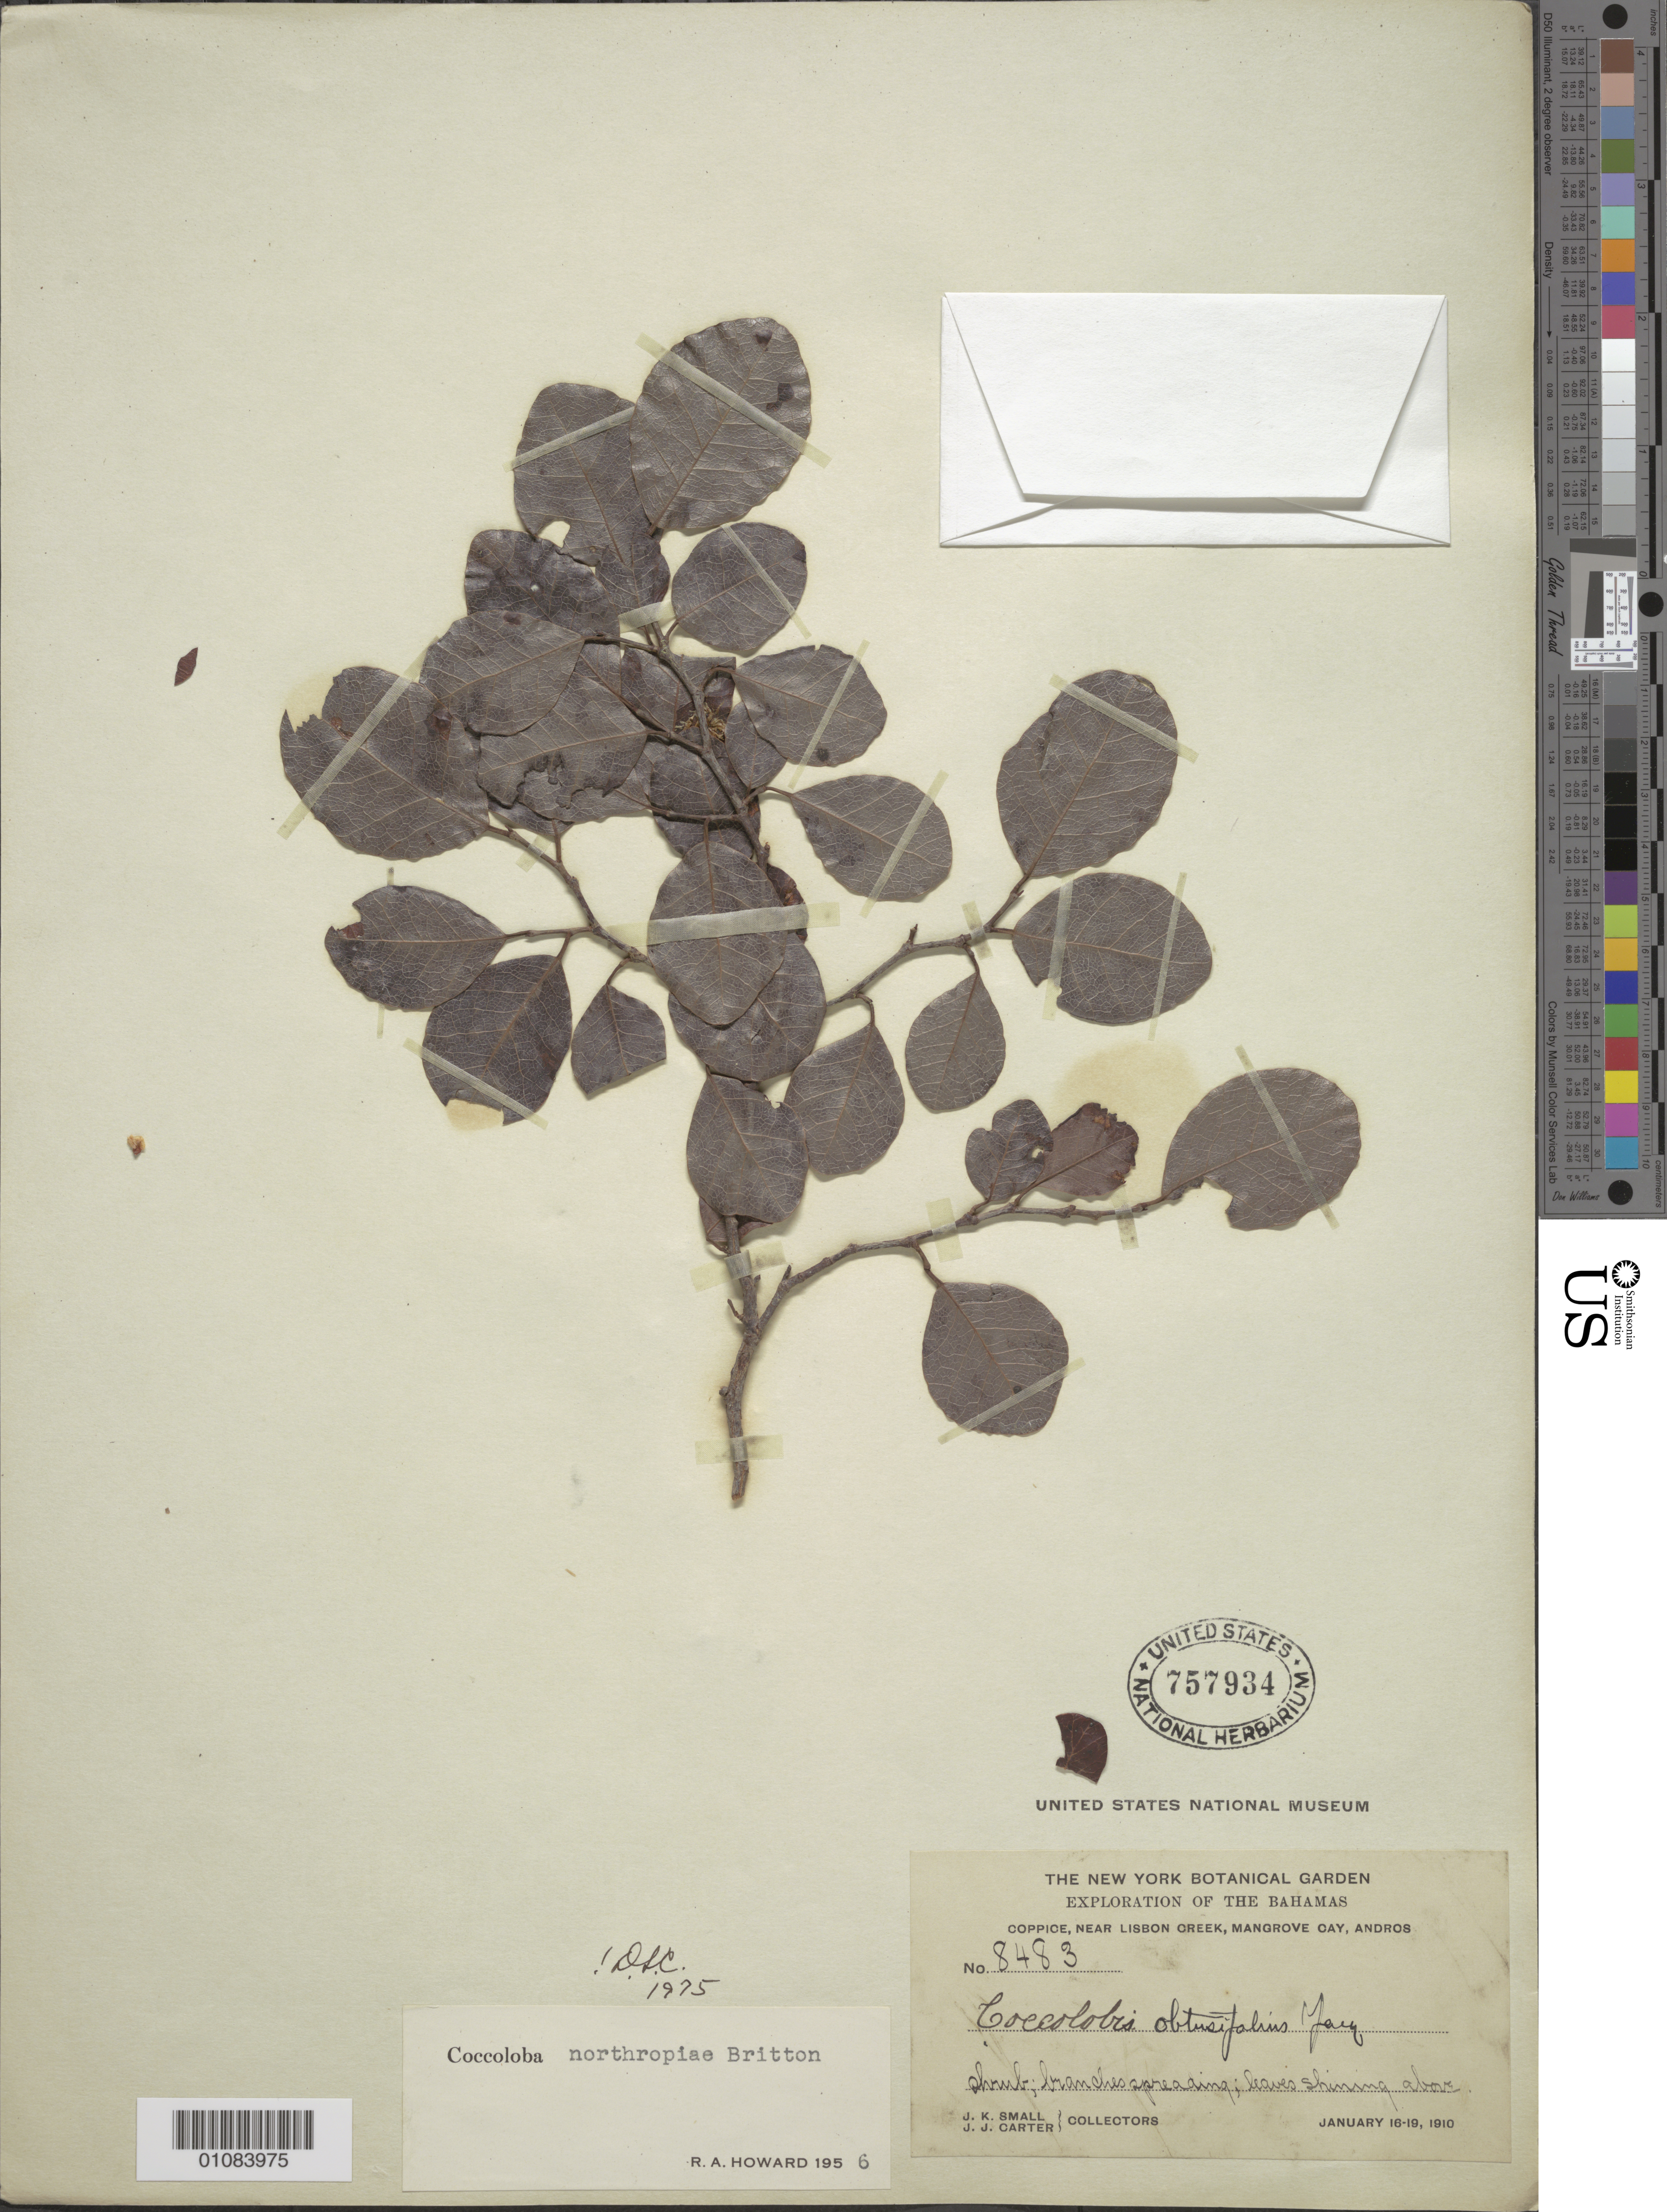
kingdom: Plantae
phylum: Tracheophyta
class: Magnoliopsida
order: Caryophyllales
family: Polygonaceae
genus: Coccoloba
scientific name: Coccoloba northropiae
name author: Britton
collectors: J. K. Small & J. J. Carter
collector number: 8483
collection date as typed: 16 Jan 1910 to 19 Jan 1910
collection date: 1910-01-16/1910-01-19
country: Bahamas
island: Andros I.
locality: Andros, Mangrove Cay, near Lisbon Creek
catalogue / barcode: US 757934